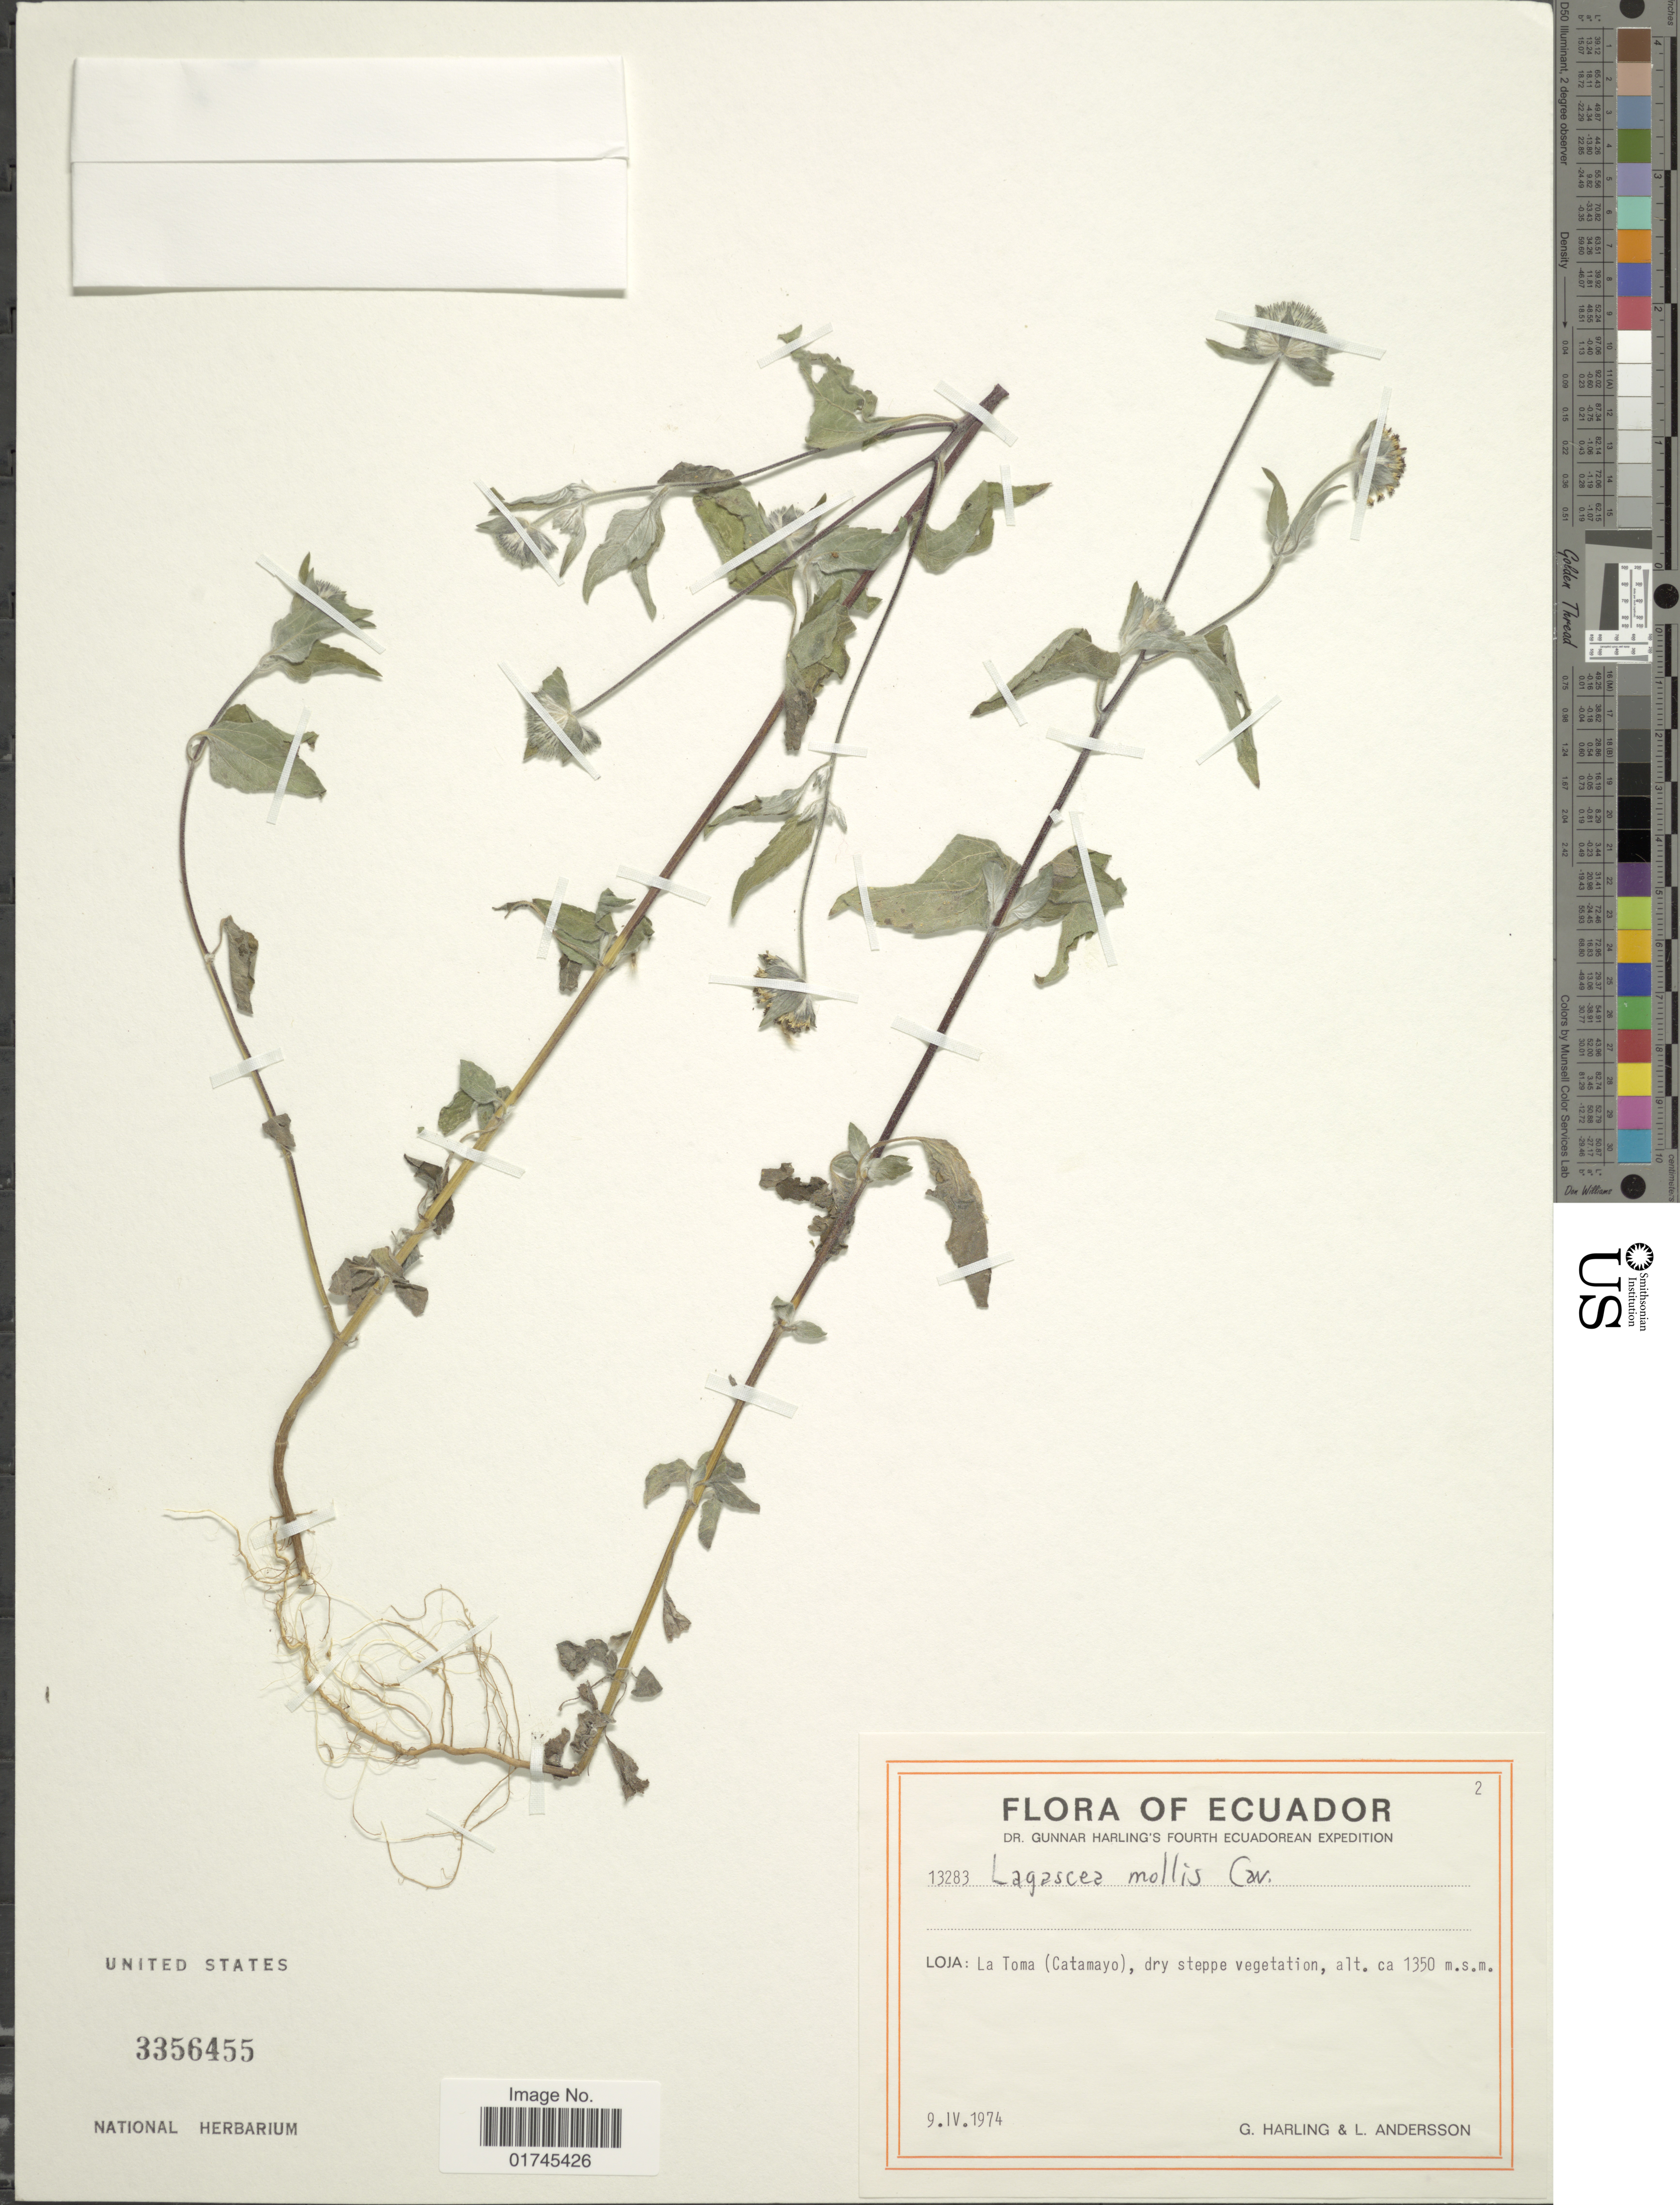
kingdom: Plantae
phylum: Tracheophyta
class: Magnoliopsida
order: Asterales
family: Asteraceae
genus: Lagascea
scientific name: Lagascea mollis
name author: Cav.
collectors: G. Harling & L. Andersson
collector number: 13283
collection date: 1974-04-09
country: Ecuador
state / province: Loja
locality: La Toma (Catamayo), dry steppe vegetation.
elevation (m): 1350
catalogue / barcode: US 3356455